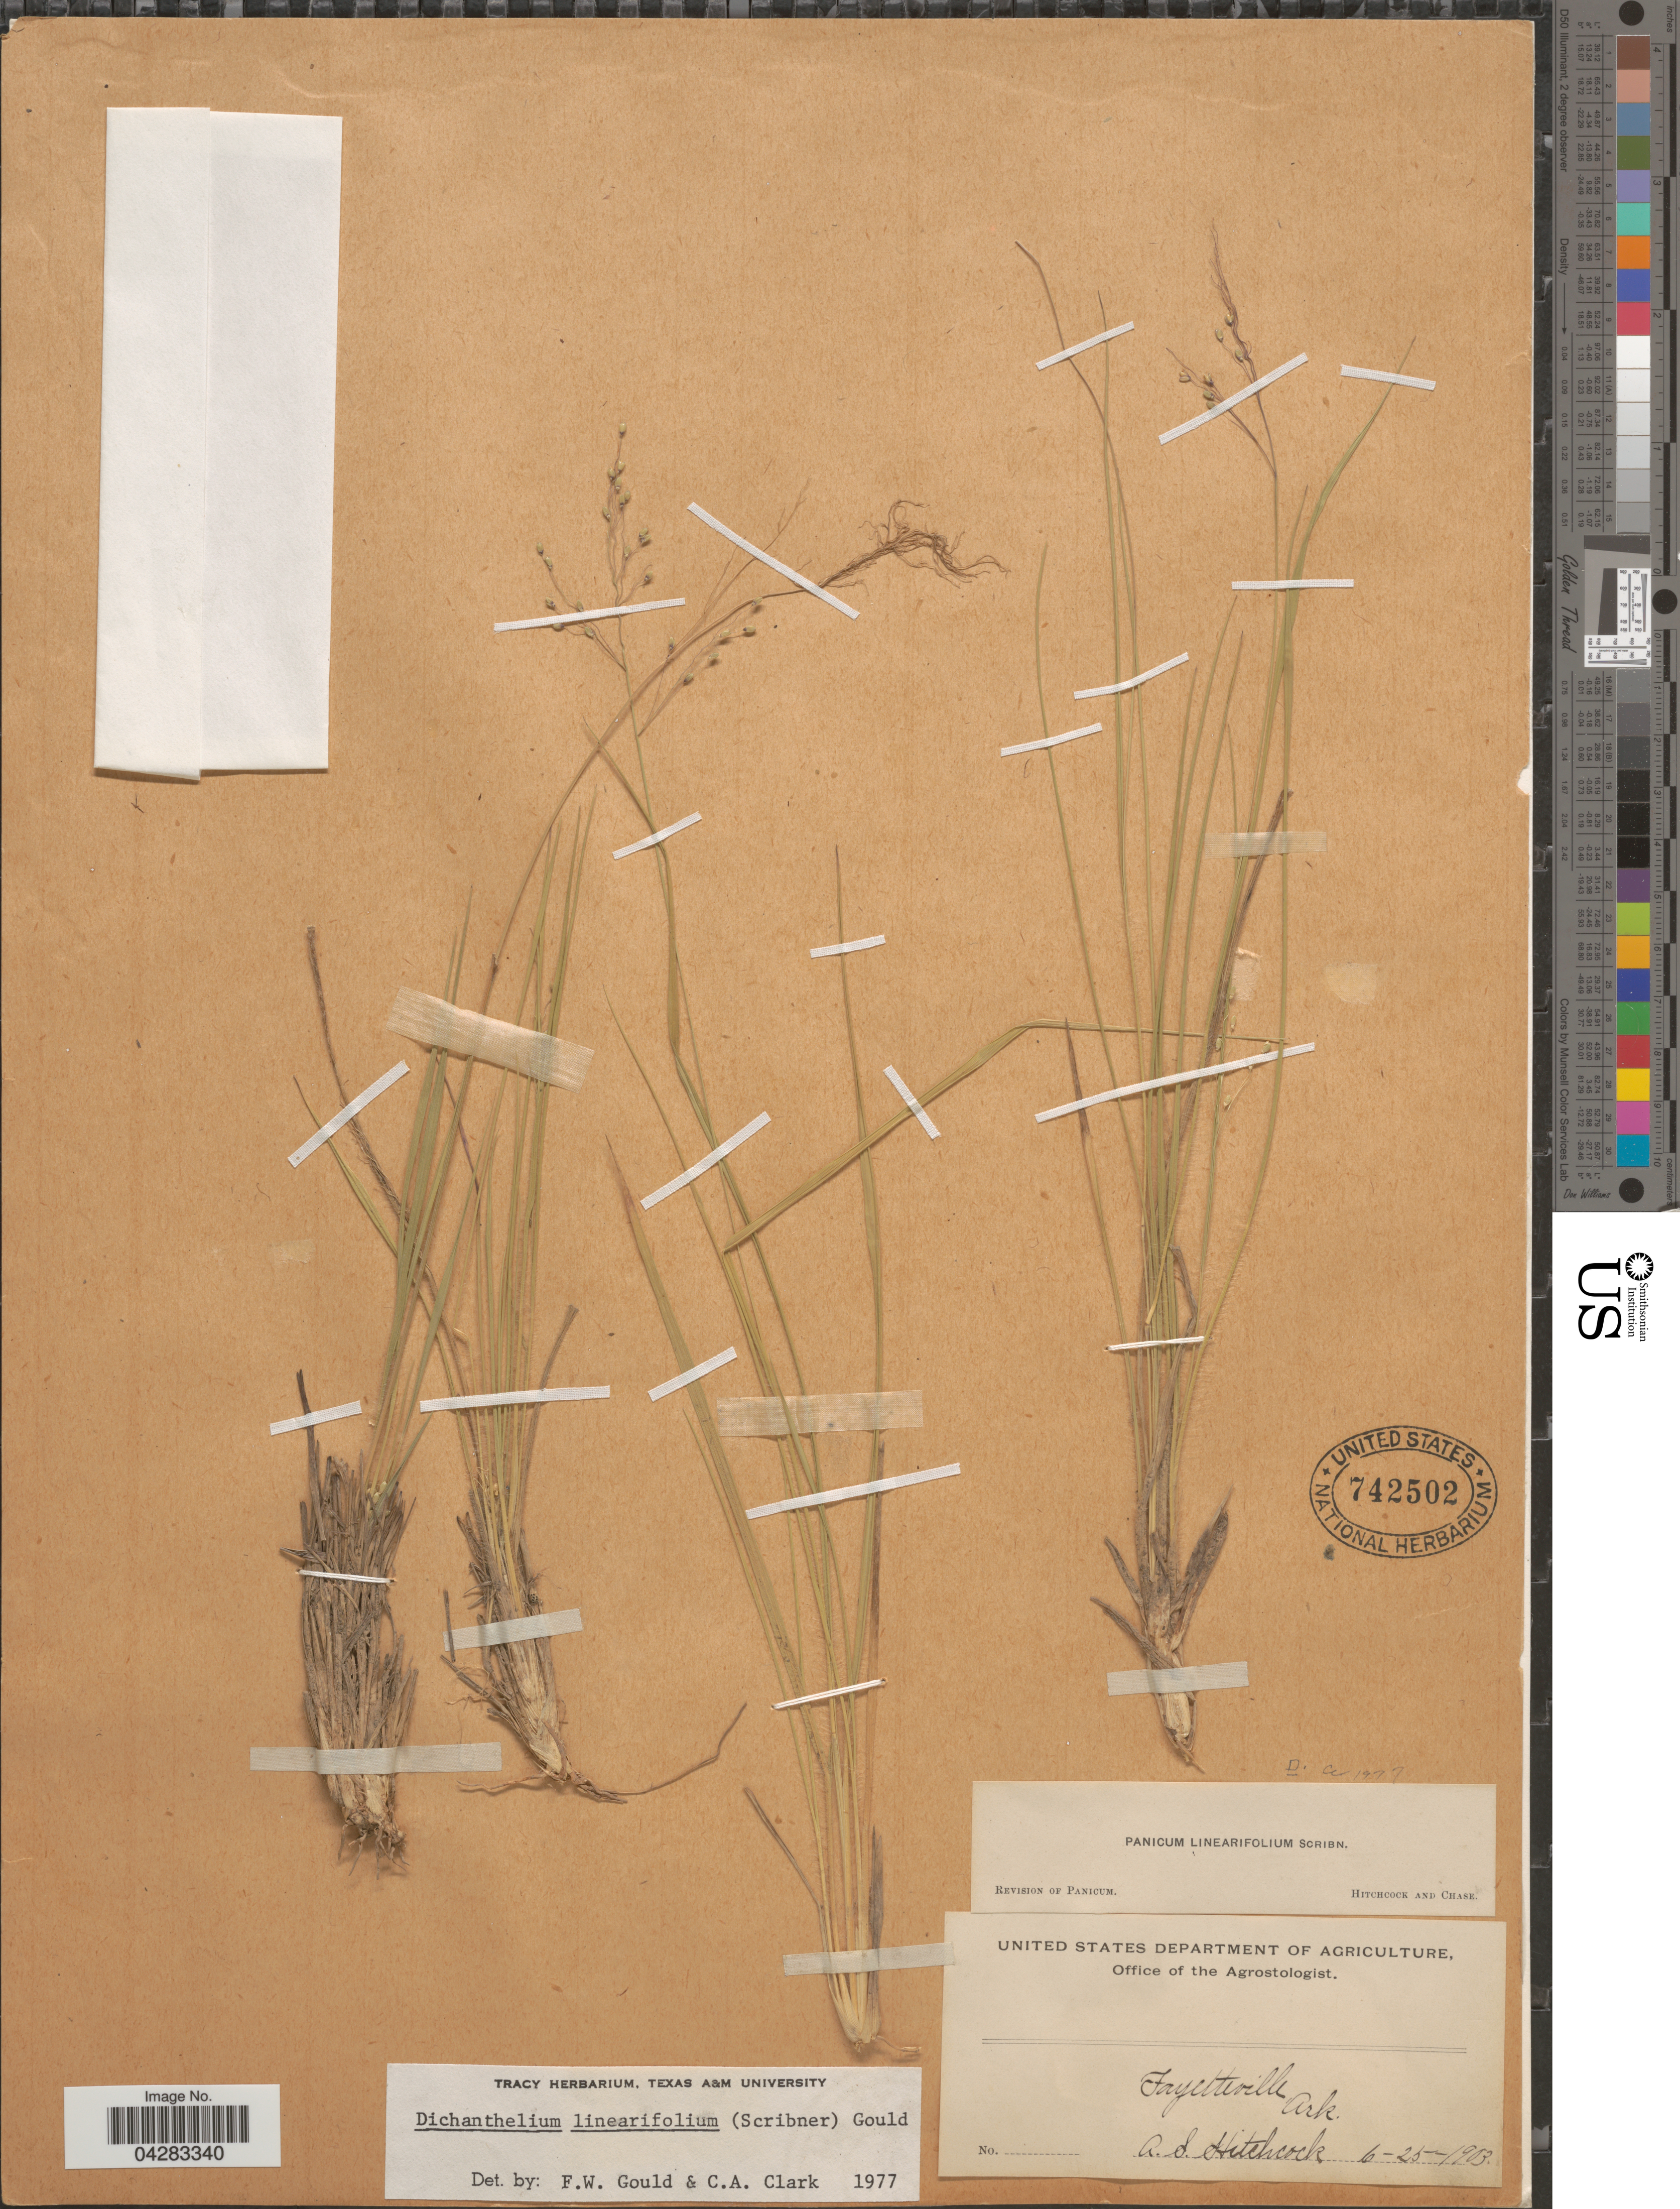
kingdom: Plantae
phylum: Tracheophyta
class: Liliopsida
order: Poales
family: Poaceae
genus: Dichanthelium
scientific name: Dichanthelium linearifolium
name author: (Scribn.) Gould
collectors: A. S. Hitchcock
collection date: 1903-06-25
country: United States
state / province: Arkansas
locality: Fayetteville.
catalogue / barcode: US 742502